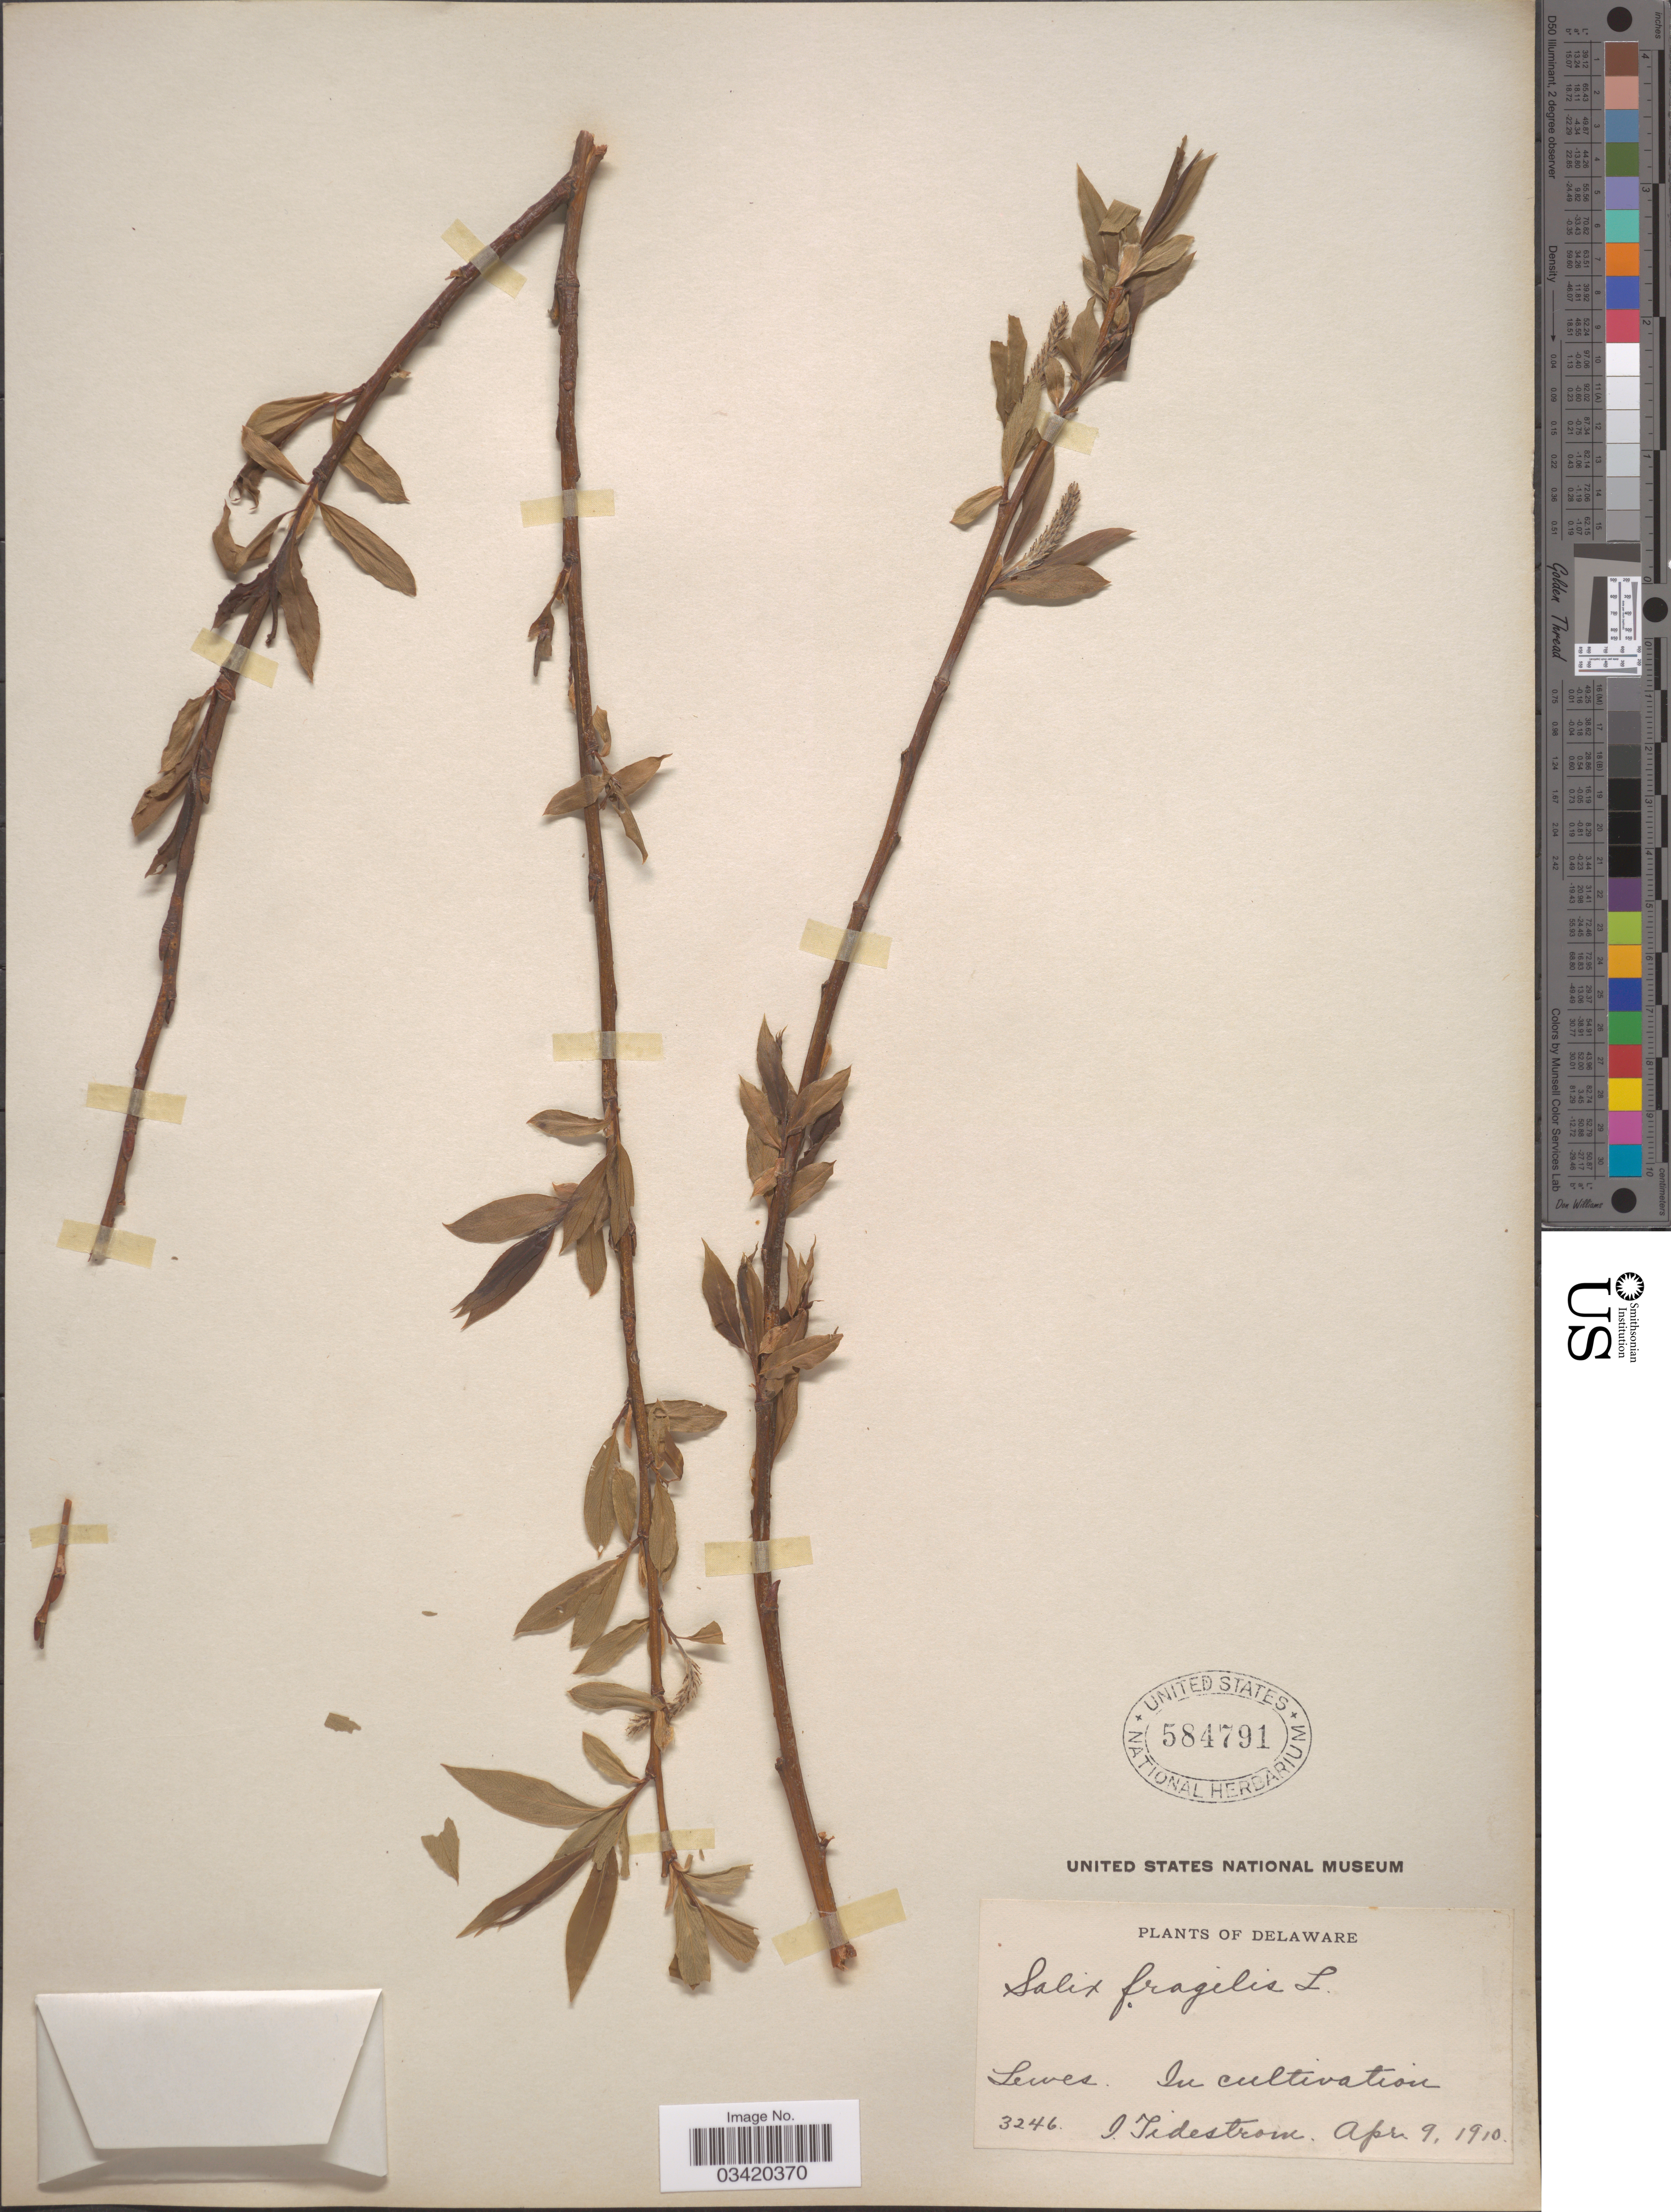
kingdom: Plantae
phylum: Tracheophyta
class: Magnoliopsida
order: Malpighiales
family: Salicaceae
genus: Salix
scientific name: Salix fragilis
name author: L.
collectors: I. F. Tidestrom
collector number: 3246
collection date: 1910-04-09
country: United States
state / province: Delaware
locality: Lewes.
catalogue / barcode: US 584791